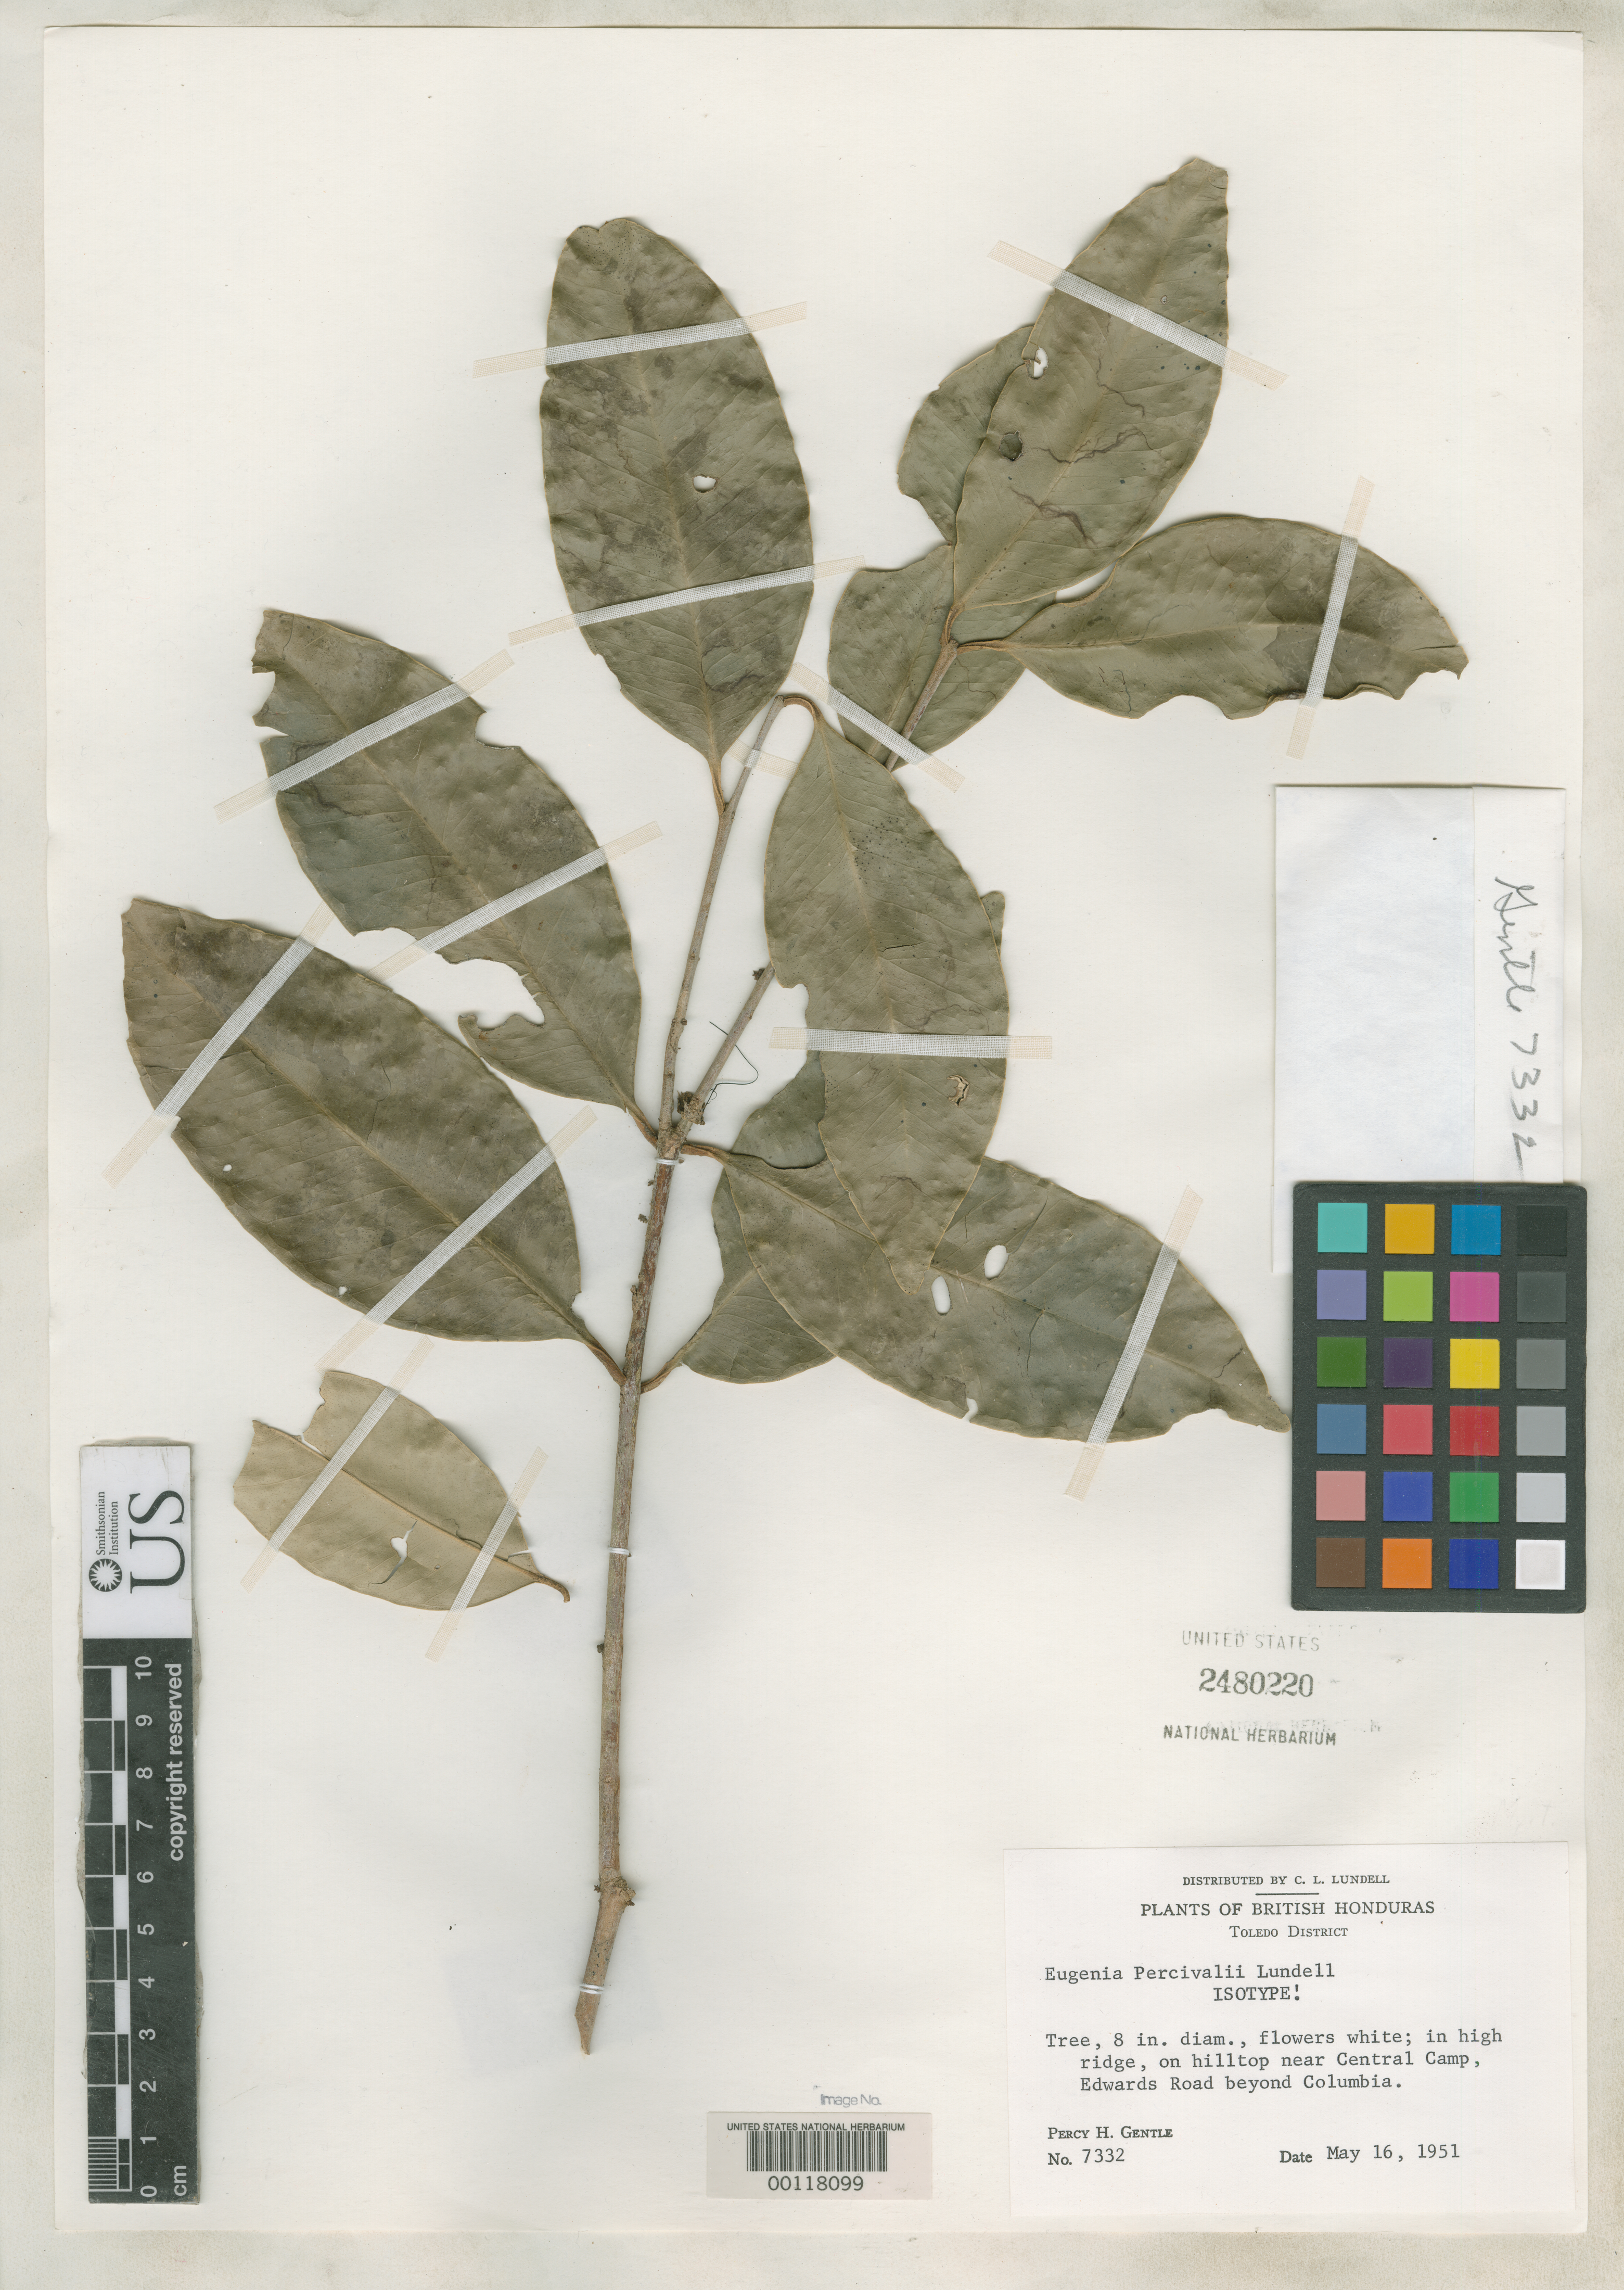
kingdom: Plantae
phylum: Tracheophyta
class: Magnoliopsida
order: Myrtales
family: Myrtaceae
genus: Eugenia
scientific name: Eugenia percivalii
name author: Lundell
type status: Isotype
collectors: P. H. Gentle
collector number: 7332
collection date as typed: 16 May 1951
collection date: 1951-05-16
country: Belize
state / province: Toledo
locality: Edwards Road, near central camp beyond Colombia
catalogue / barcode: US 2480220